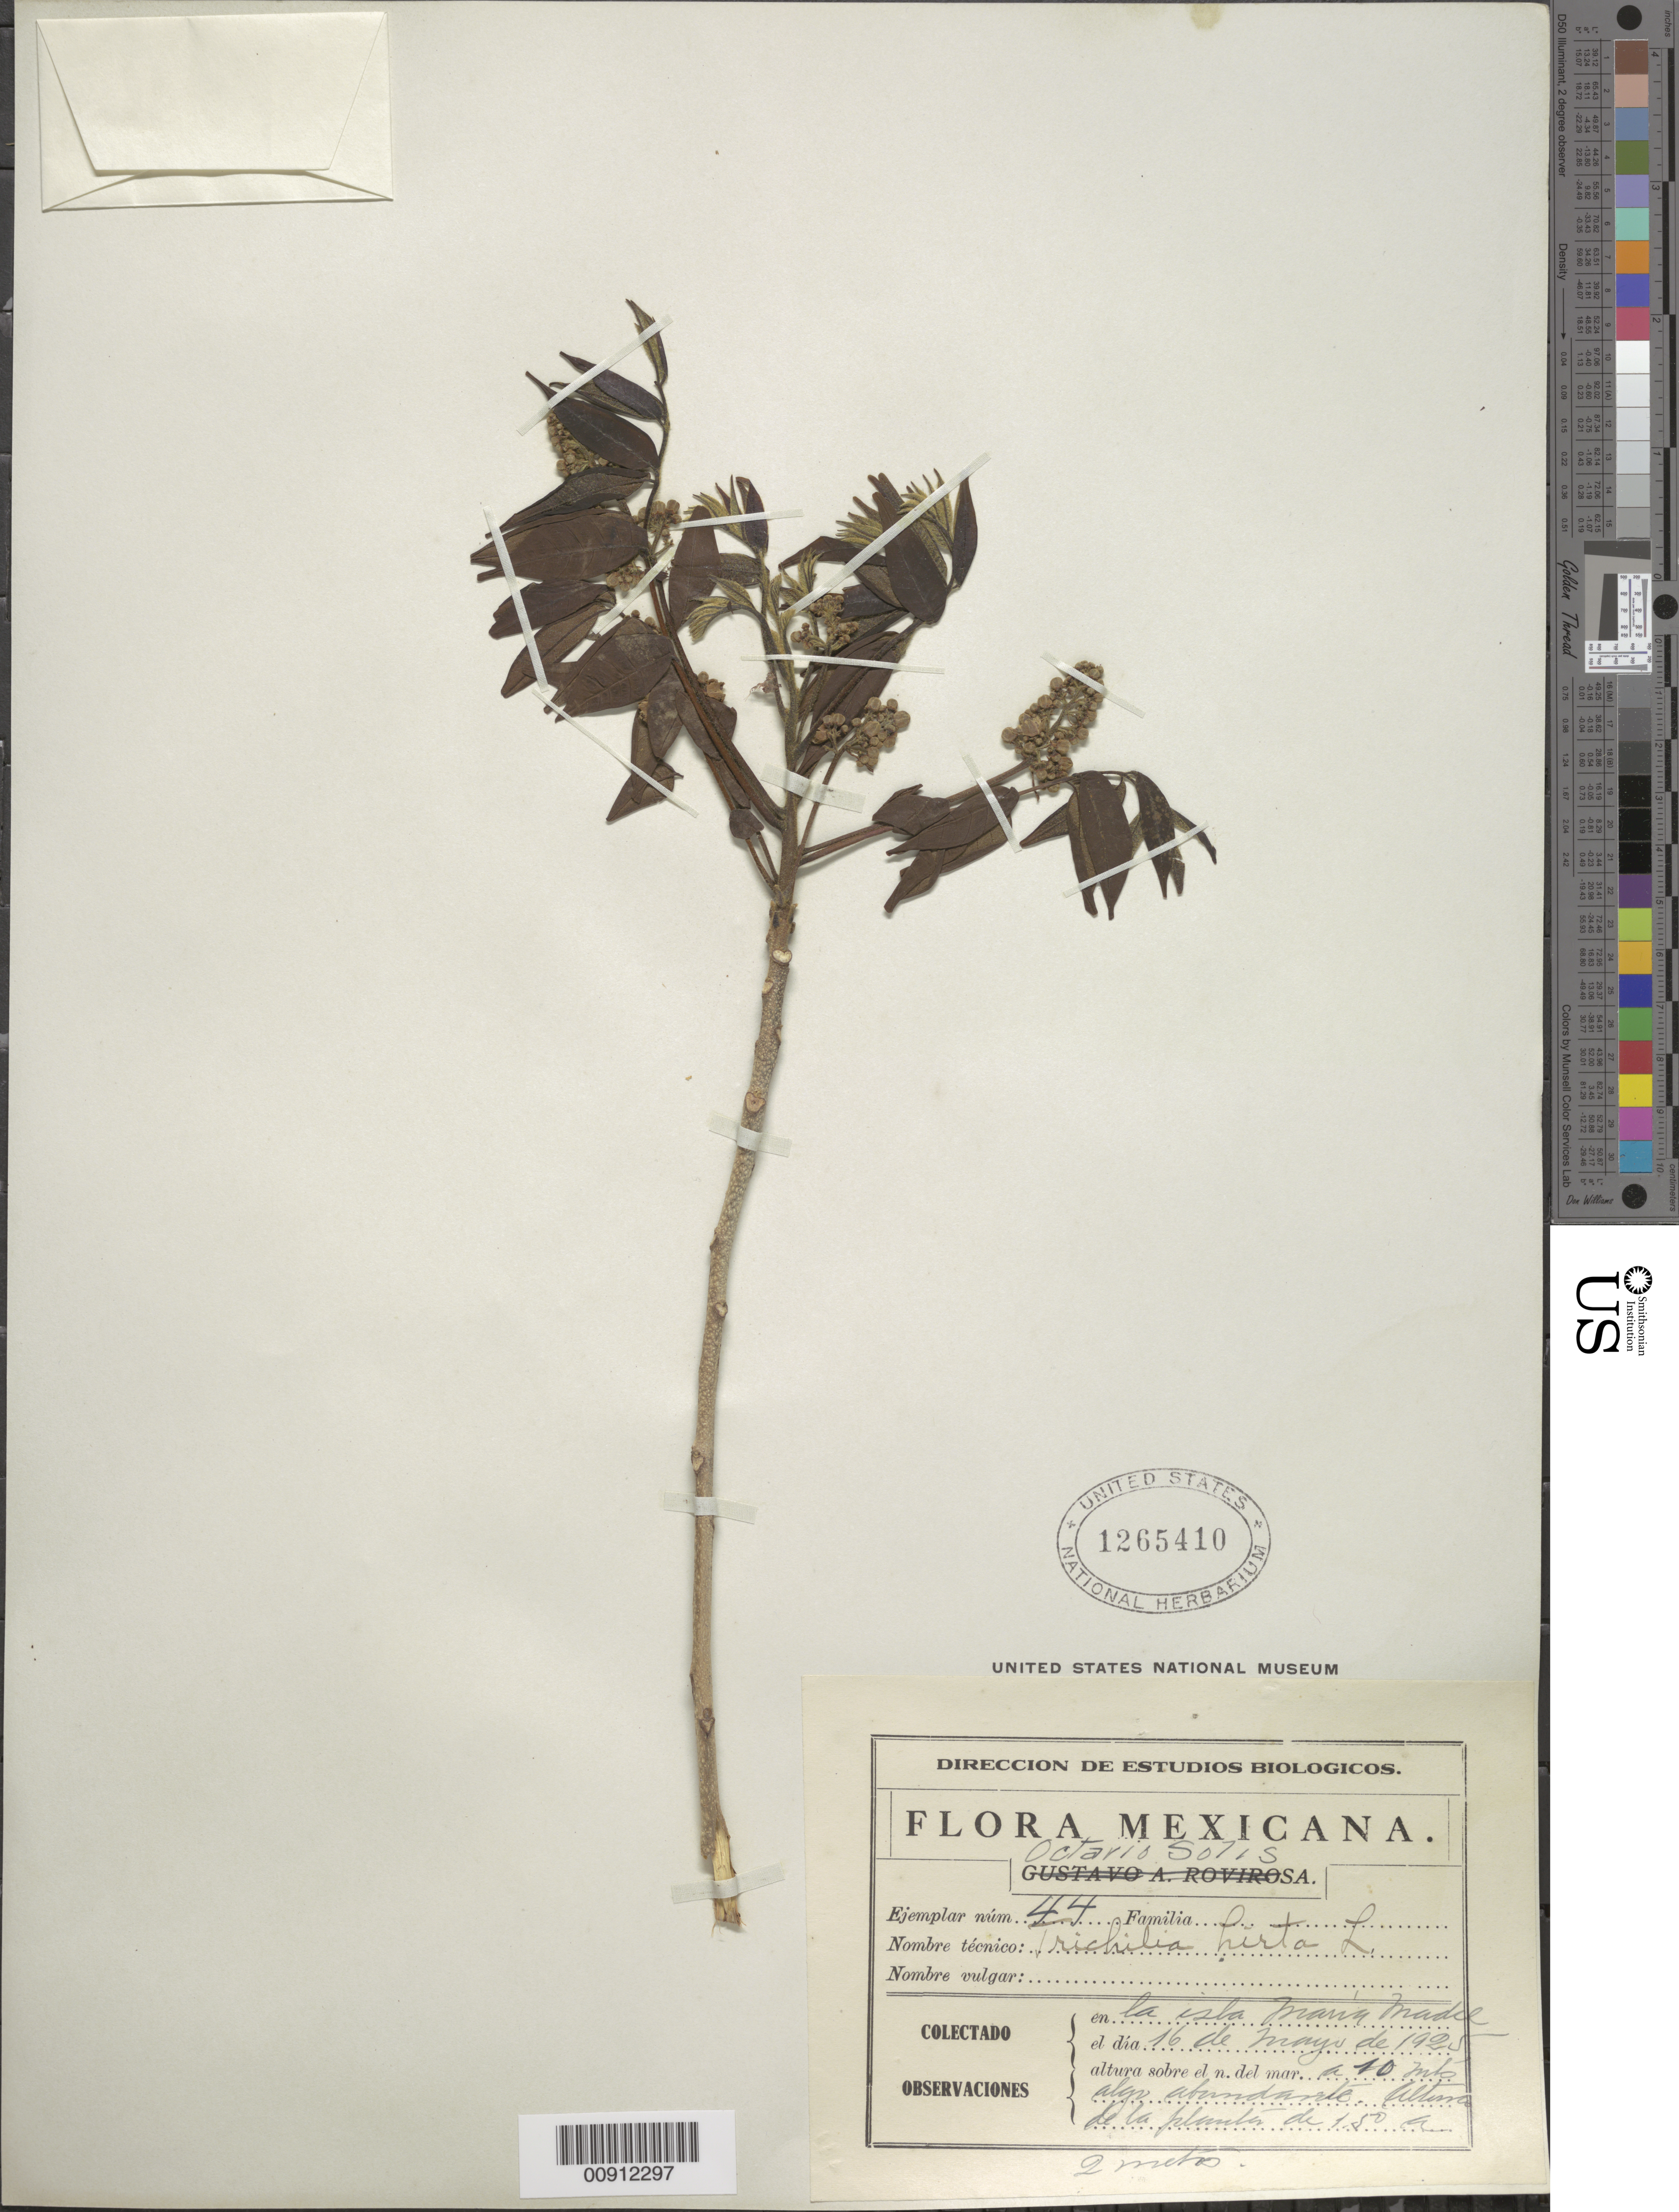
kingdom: Plantae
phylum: Tracheophyta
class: Magnoliopsida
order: Sapindales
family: Meliaceae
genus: Trichilia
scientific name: Trichilia hirta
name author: L.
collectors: O. Solis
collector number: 44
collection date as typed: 16 May 1925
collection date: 1925-05-16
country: Mexico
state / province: Nayarit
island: Maria Madre I.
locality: Isla Maria Madre.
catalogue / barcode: US 1265410